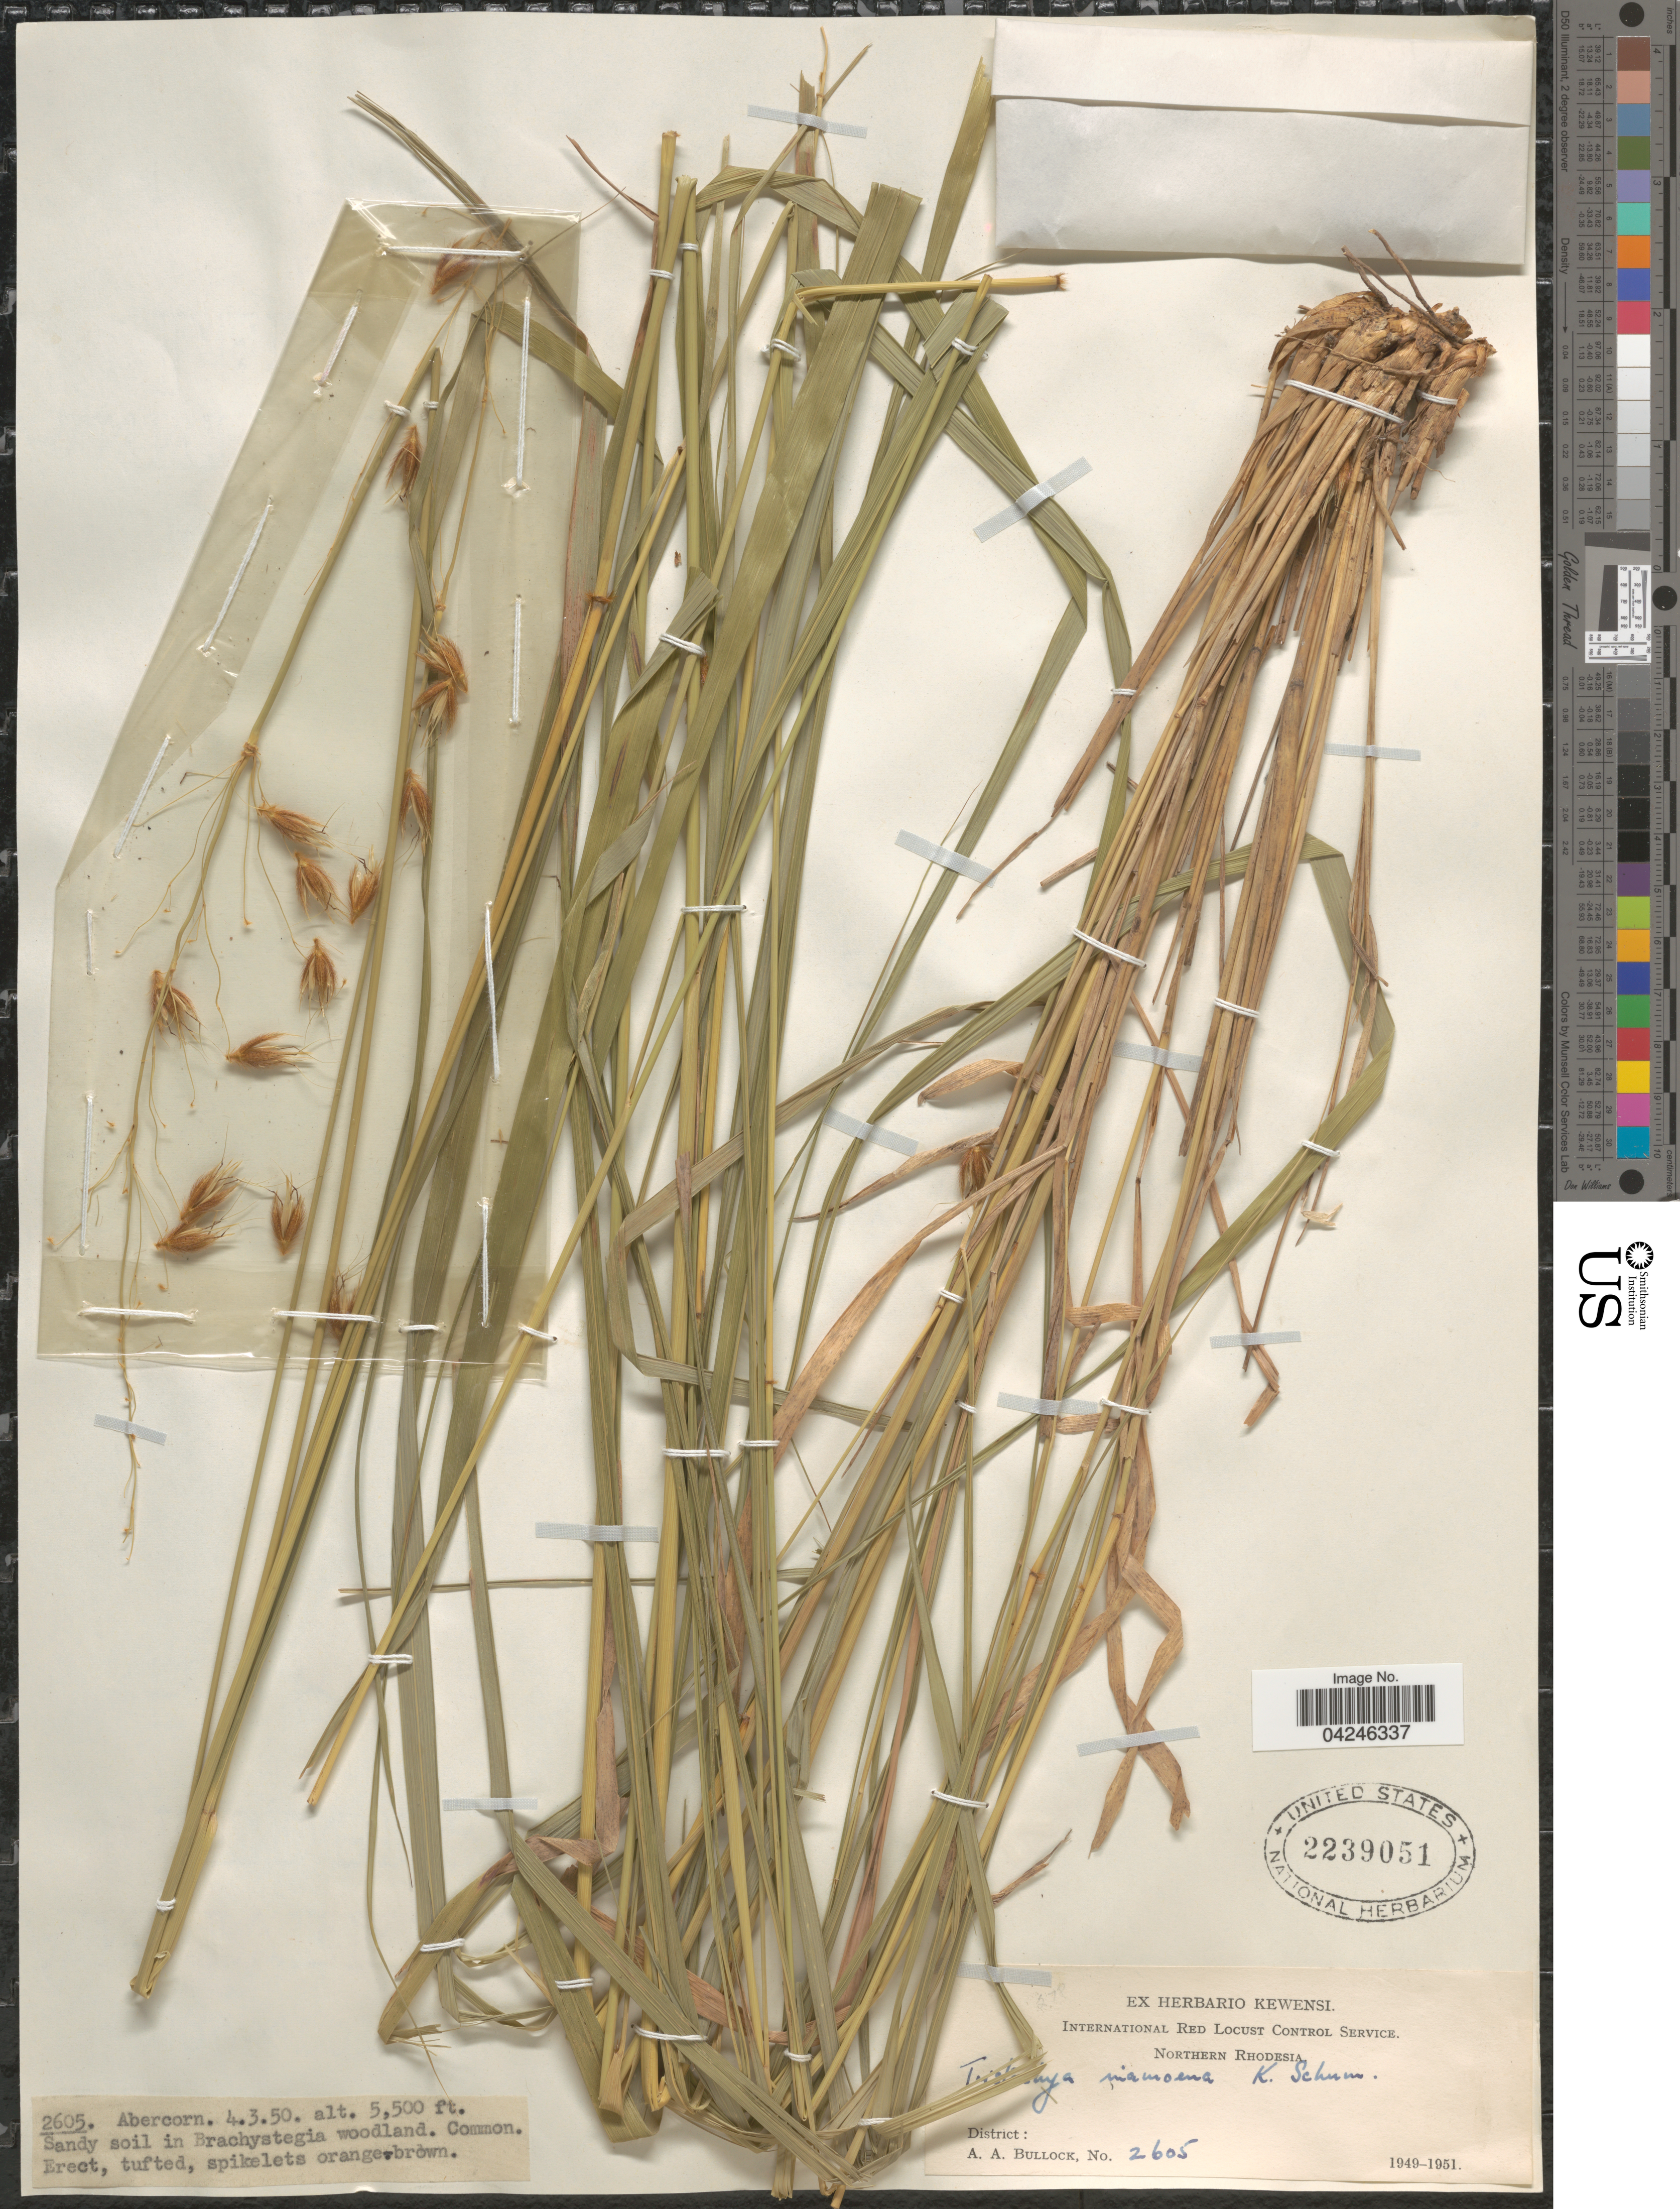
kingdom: Plantae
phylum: Tracheophyta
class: Liliopsida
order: Poales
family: Poaceae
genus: Zonotriche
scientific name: Zonotriche inamoena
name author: (K. Schum.) Clayton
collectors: A. Bullock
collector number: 2605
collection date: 1950-03-04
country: Zambia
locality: Abercorn. Northern Rhodesia.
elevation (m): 1676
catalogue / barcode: US 2239051